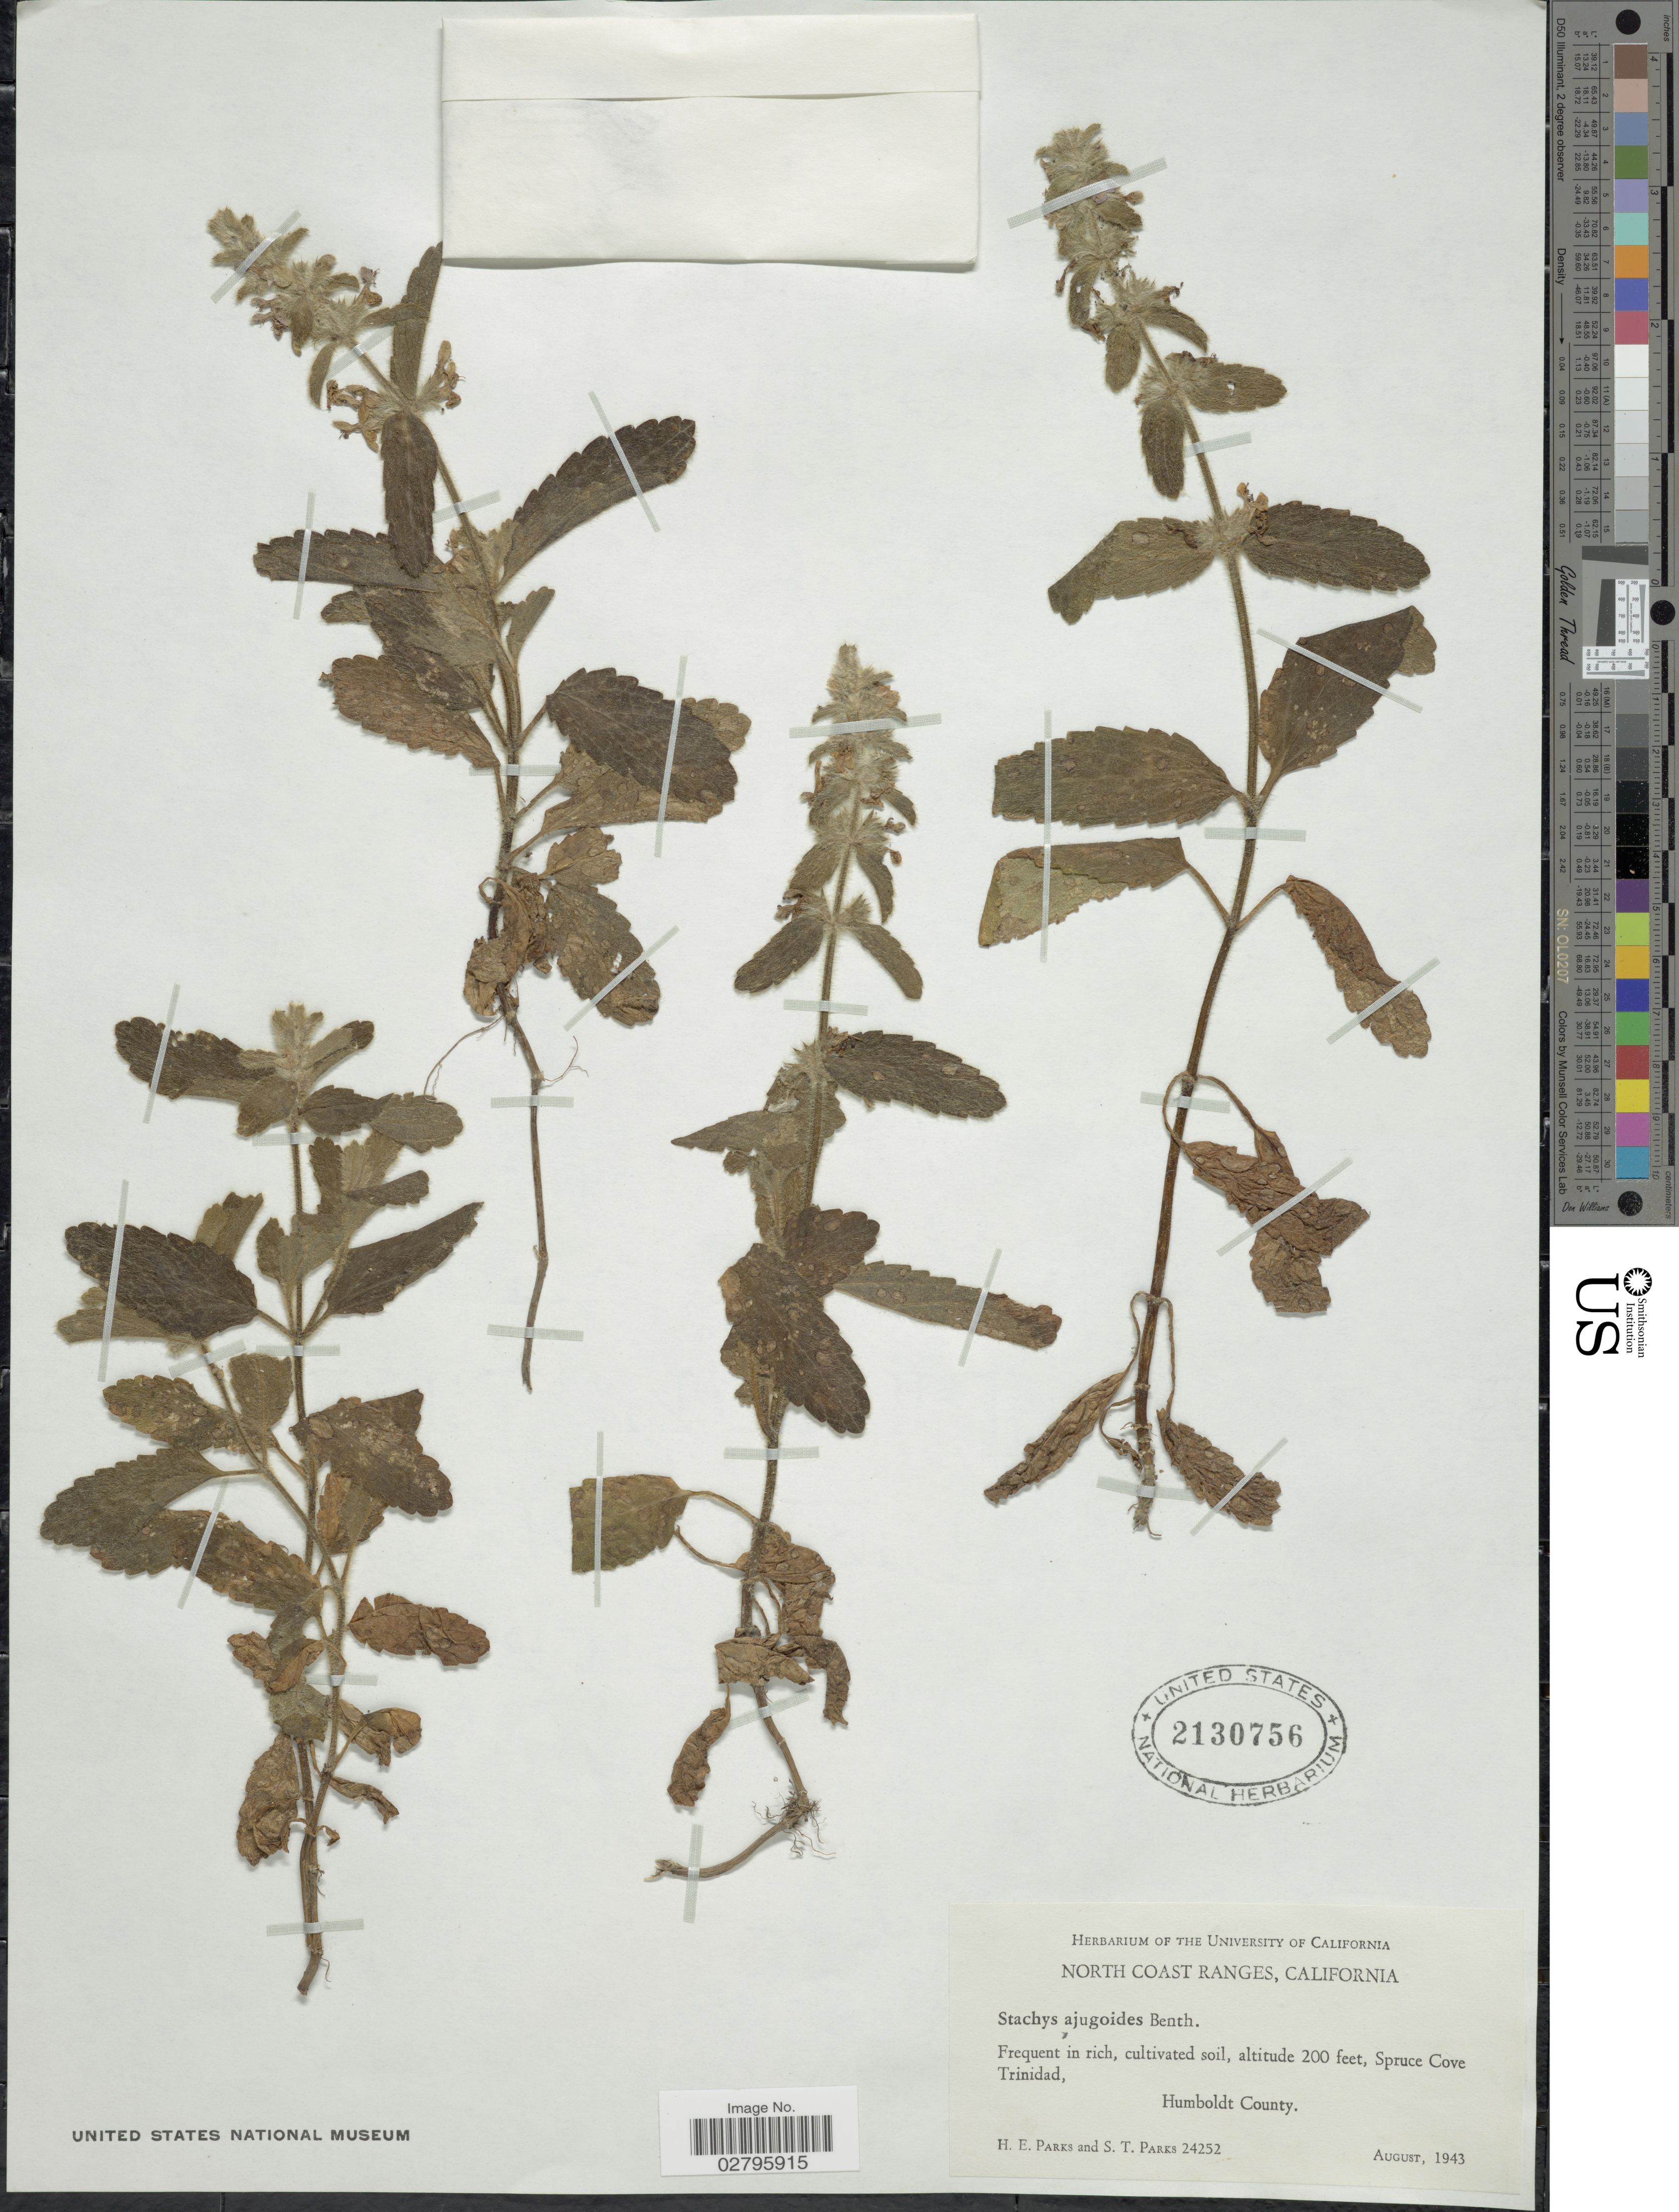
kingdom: Plantae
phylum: Tracheophyta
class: Magnoliopsida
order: Lamiales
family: Lamiaceae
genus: Stachys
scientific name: Stachys ajugoides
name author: Benth.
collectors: H. E. Parks & S. Parks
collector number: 24252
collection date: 1943-08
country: United States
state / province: California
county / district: Humboldt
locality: North Coast Ranges. Spruce Cove Trinidad. Humboldt County.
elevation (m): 61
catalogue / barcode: US 2130756